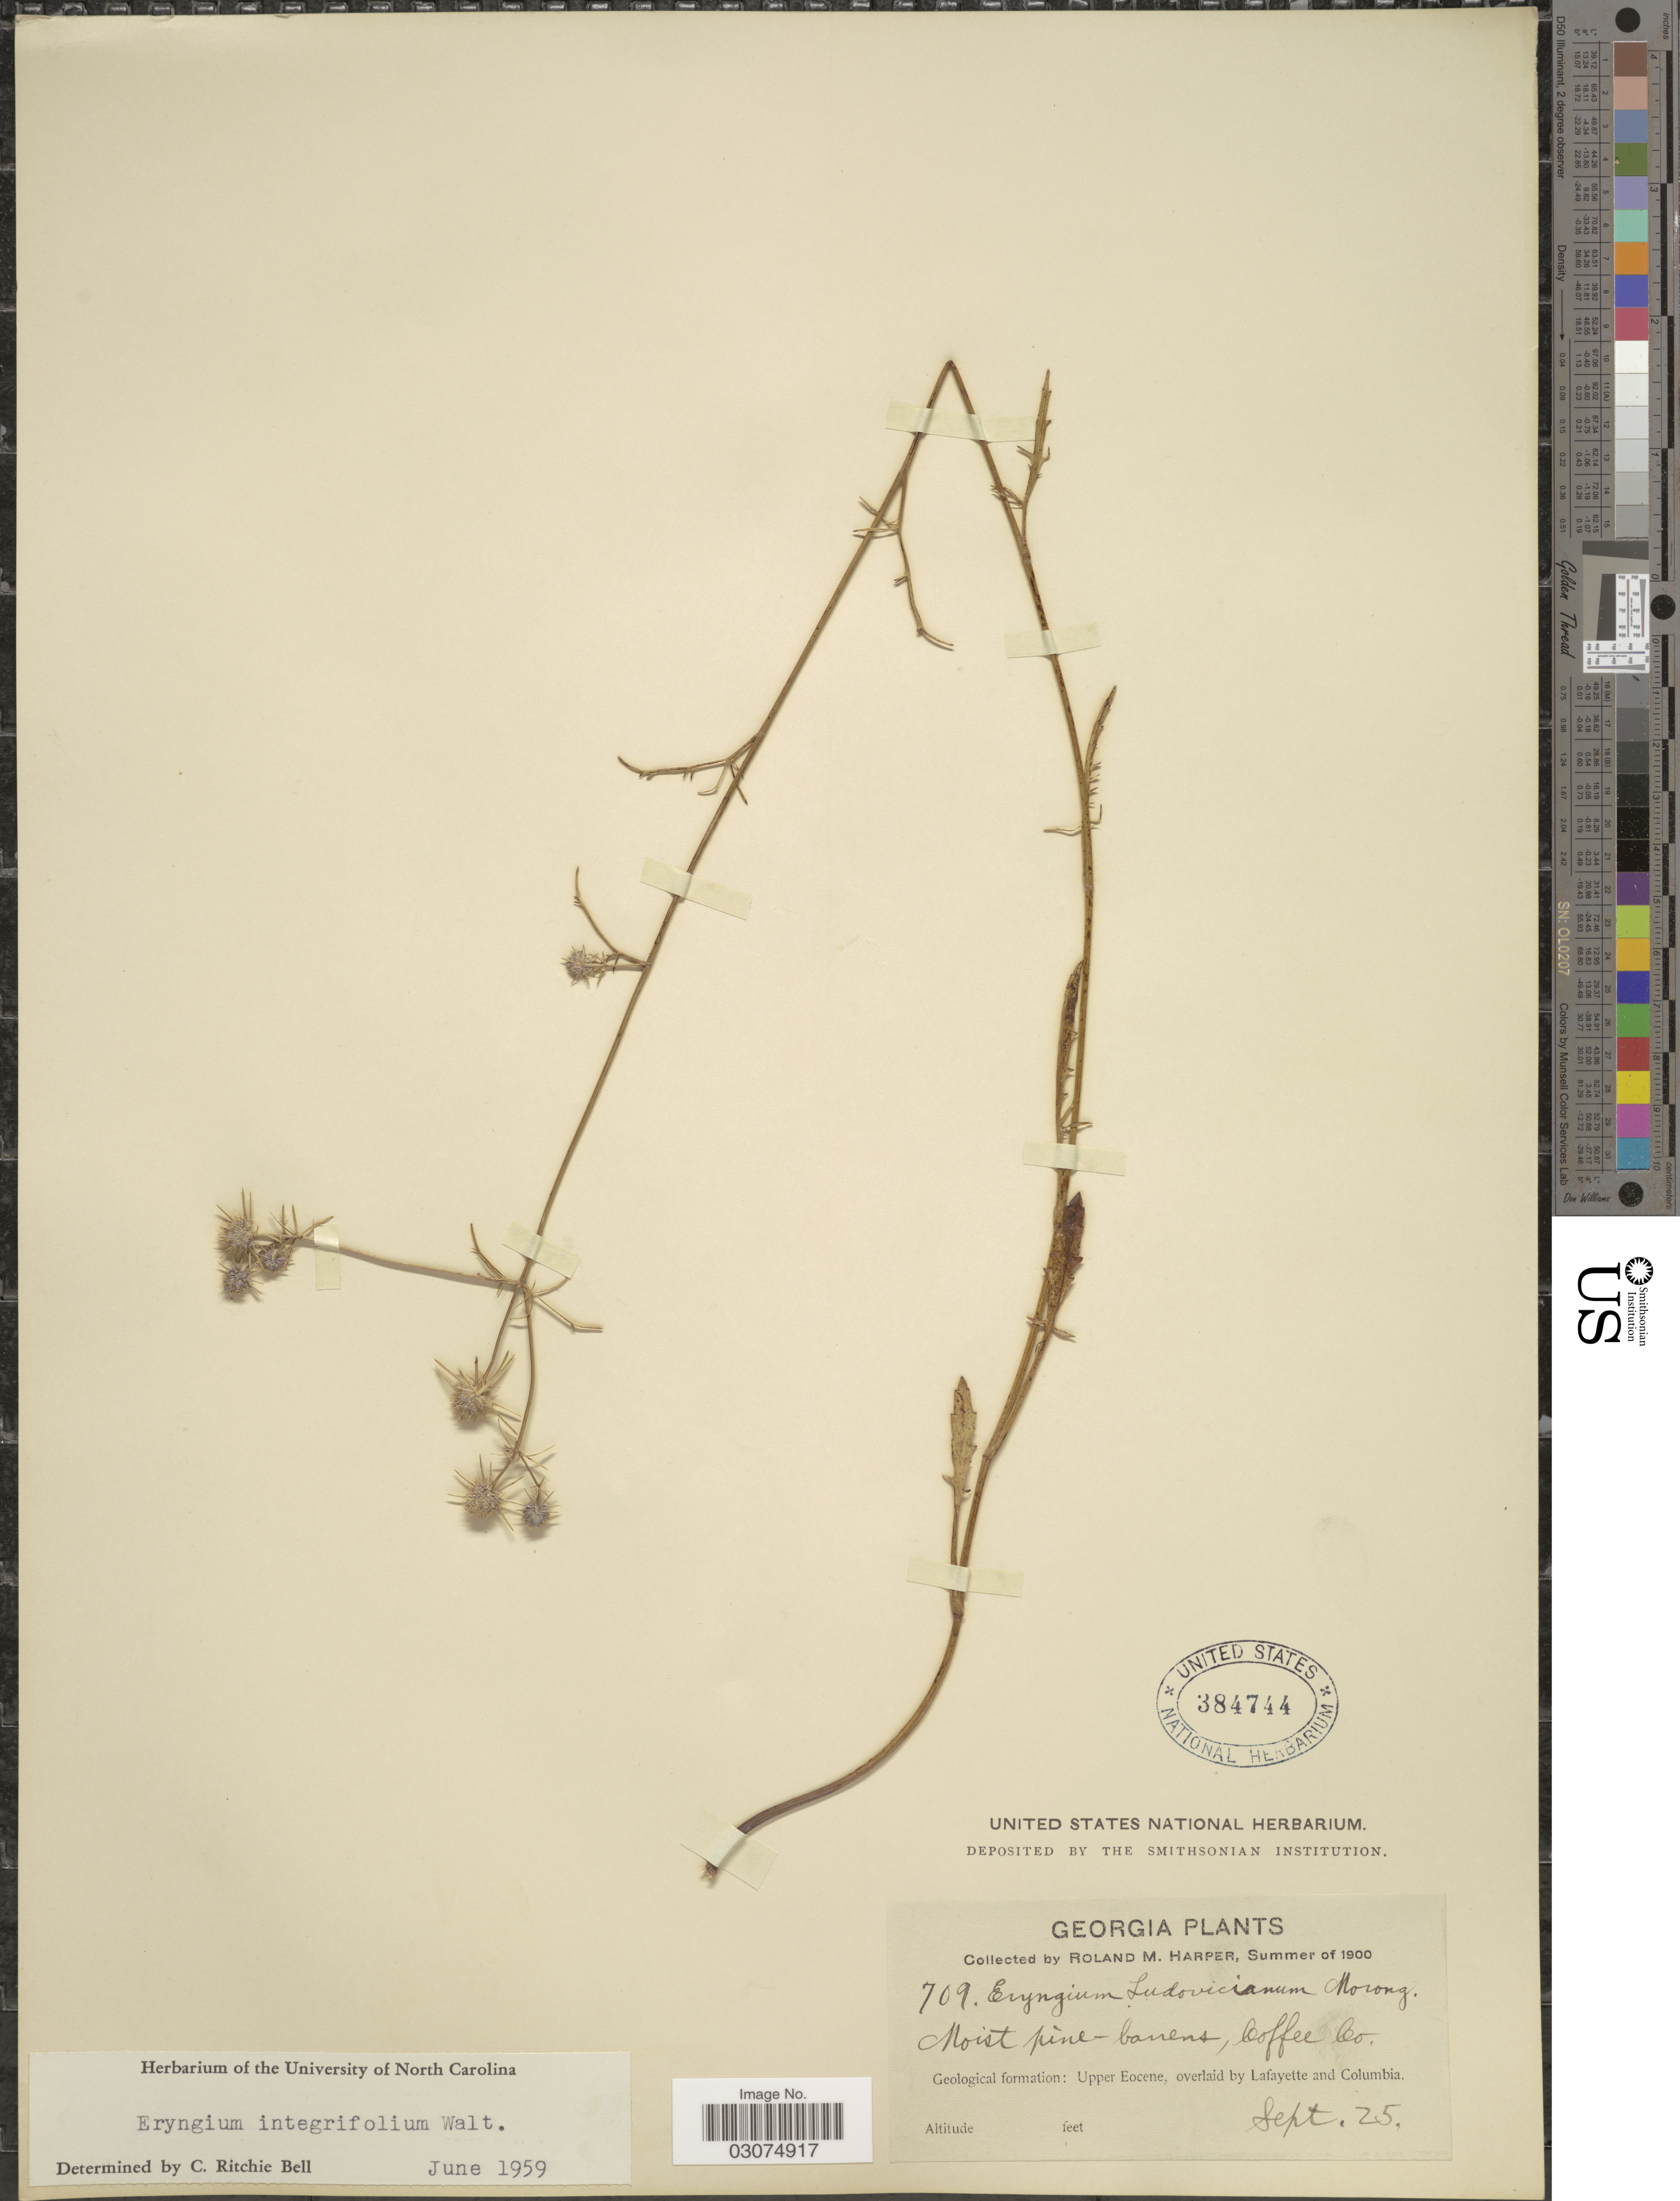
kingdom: Plantae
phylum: Tracheophyta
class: Magnoliopsida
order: Apiales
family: Apiaceae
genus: Eryngium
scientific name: Eryngium integrifolium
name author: Walter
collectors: R. M. Harper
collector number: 709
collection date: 1900-09-25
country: United States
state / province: Georgia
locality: Moist pine-barrens, Coffee Co.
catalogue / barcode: US 384744